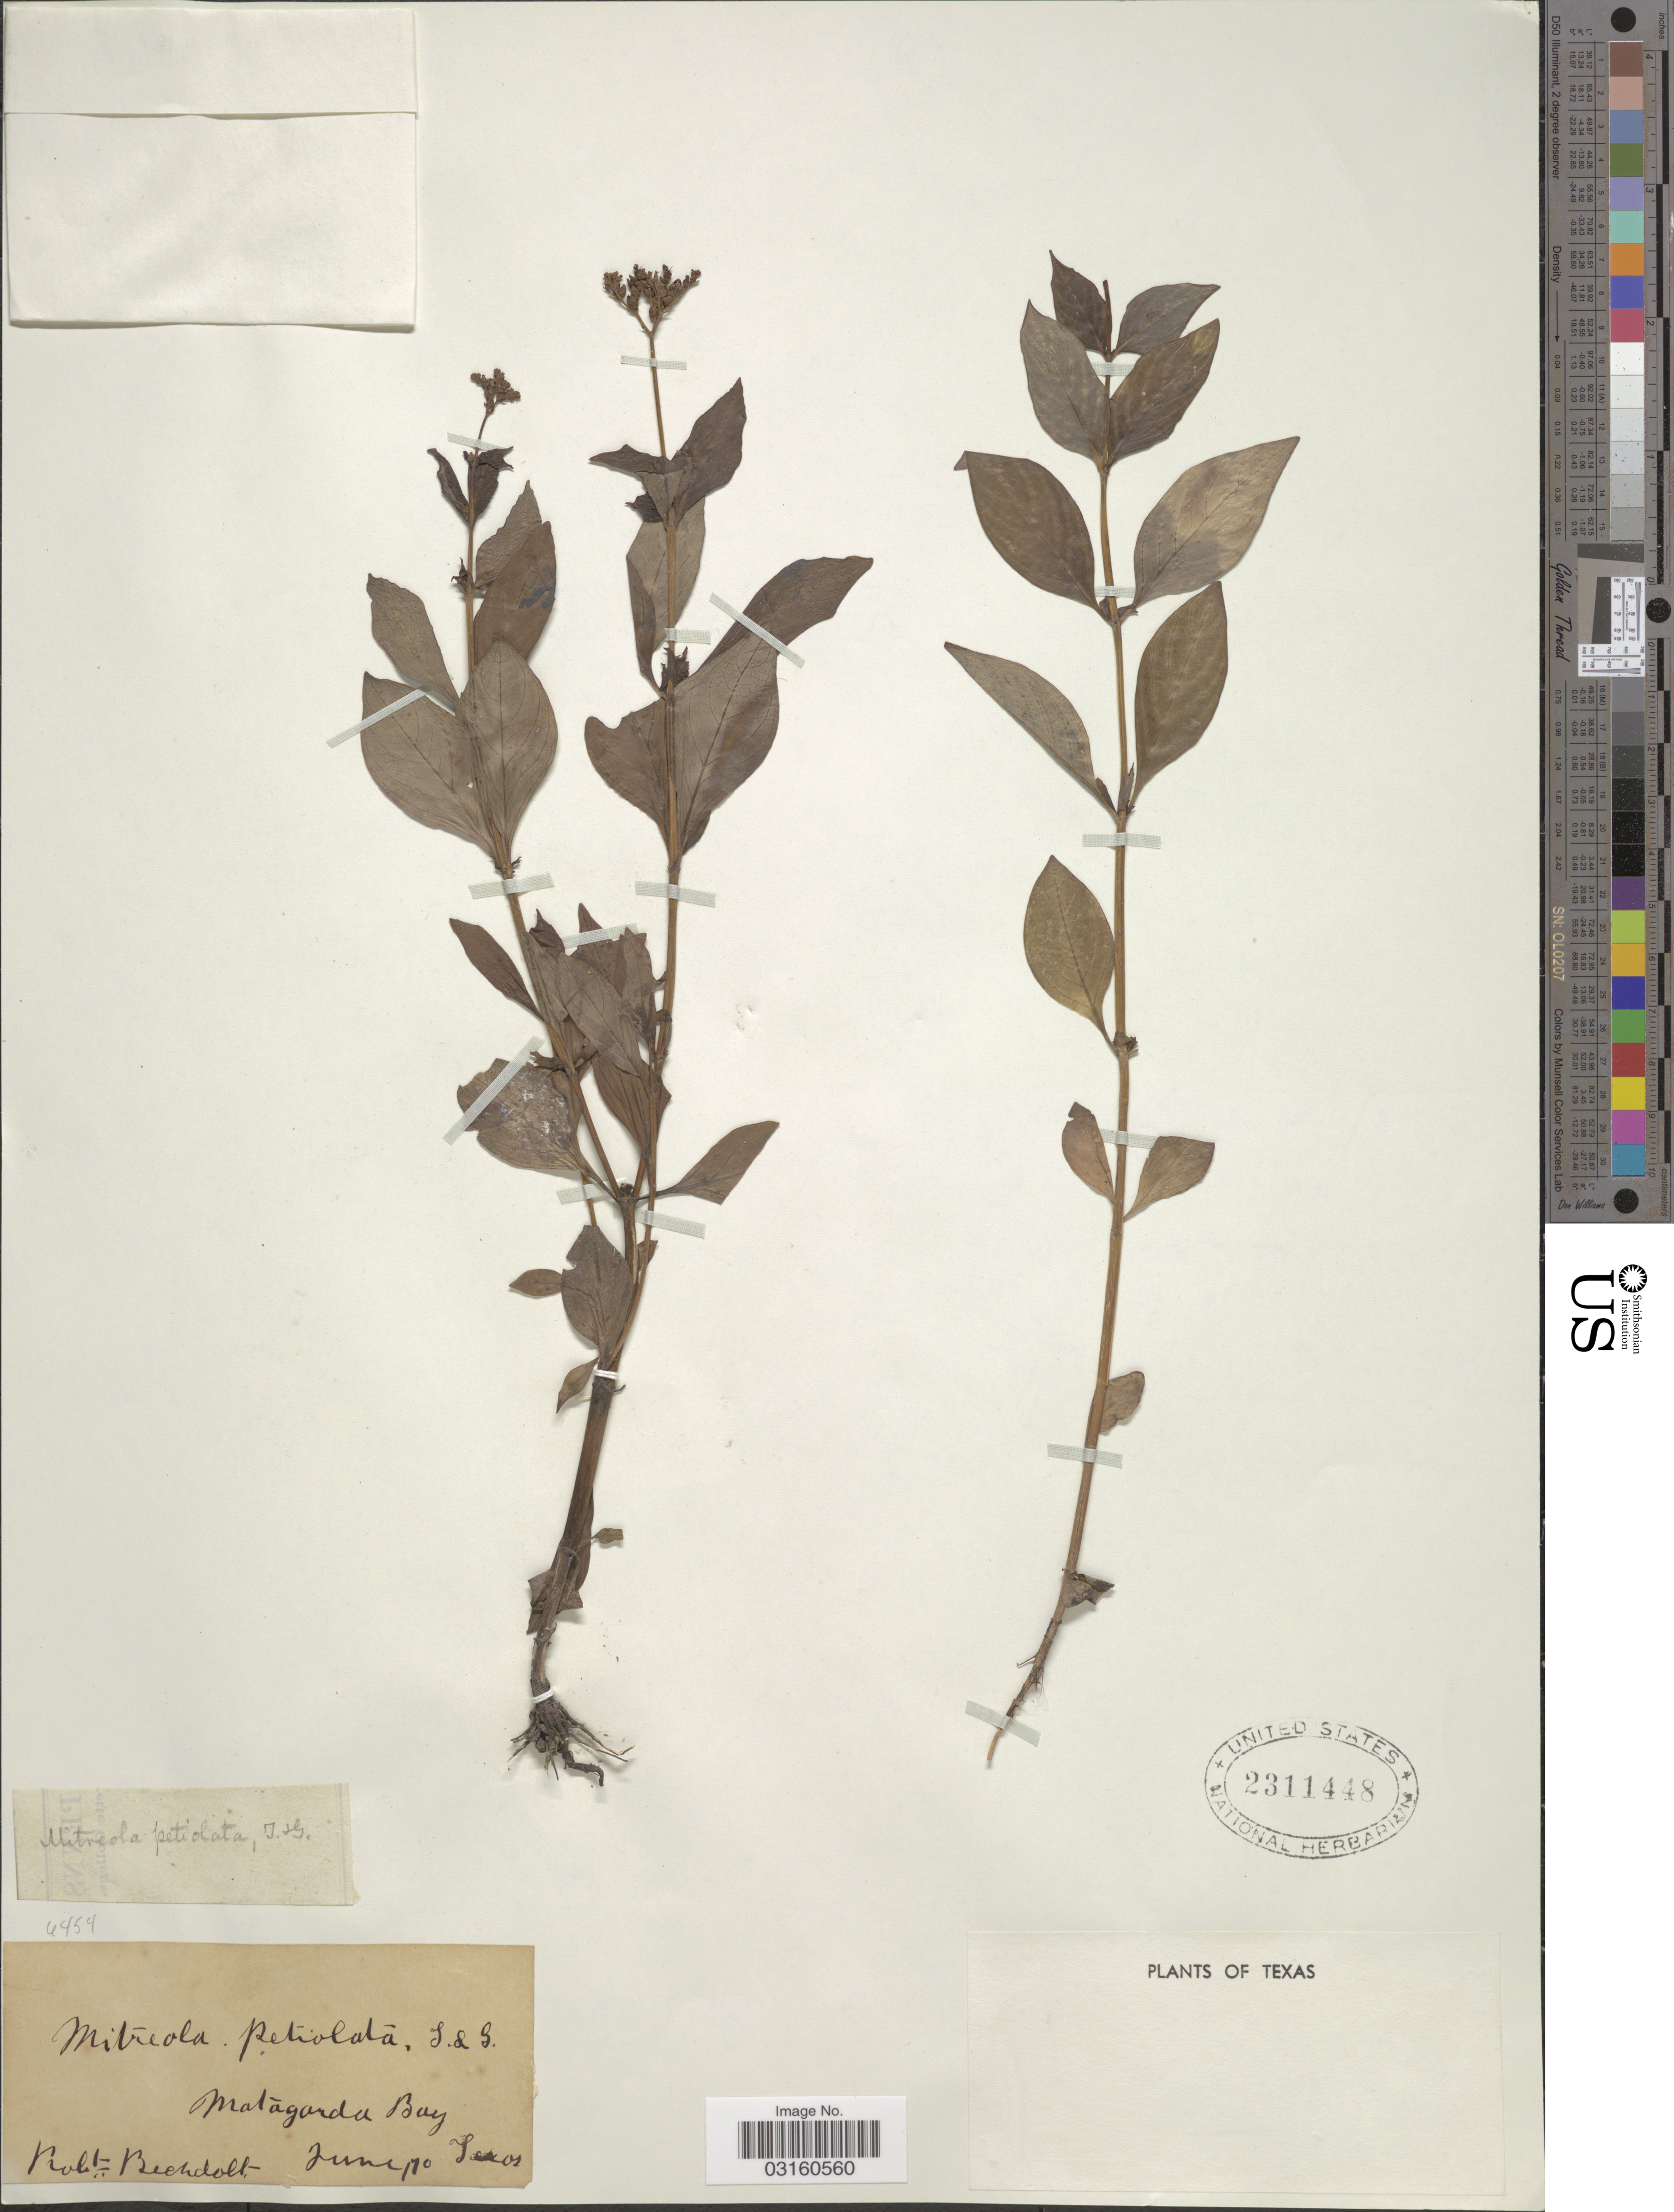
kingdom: Plantae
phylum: Tracheophyta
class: Magnoliopsida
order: Gentianales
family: Loganiaceae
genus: Mitreola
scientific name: Mitreola petiolata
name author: (J.F. Gmel.) Torr. & A. Gray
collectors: R. Bechdolt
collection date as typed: Transcribed d/m/y: 1/6/70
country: United States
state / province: Texas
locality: Matagarda Bay.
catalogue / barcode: US 2311448